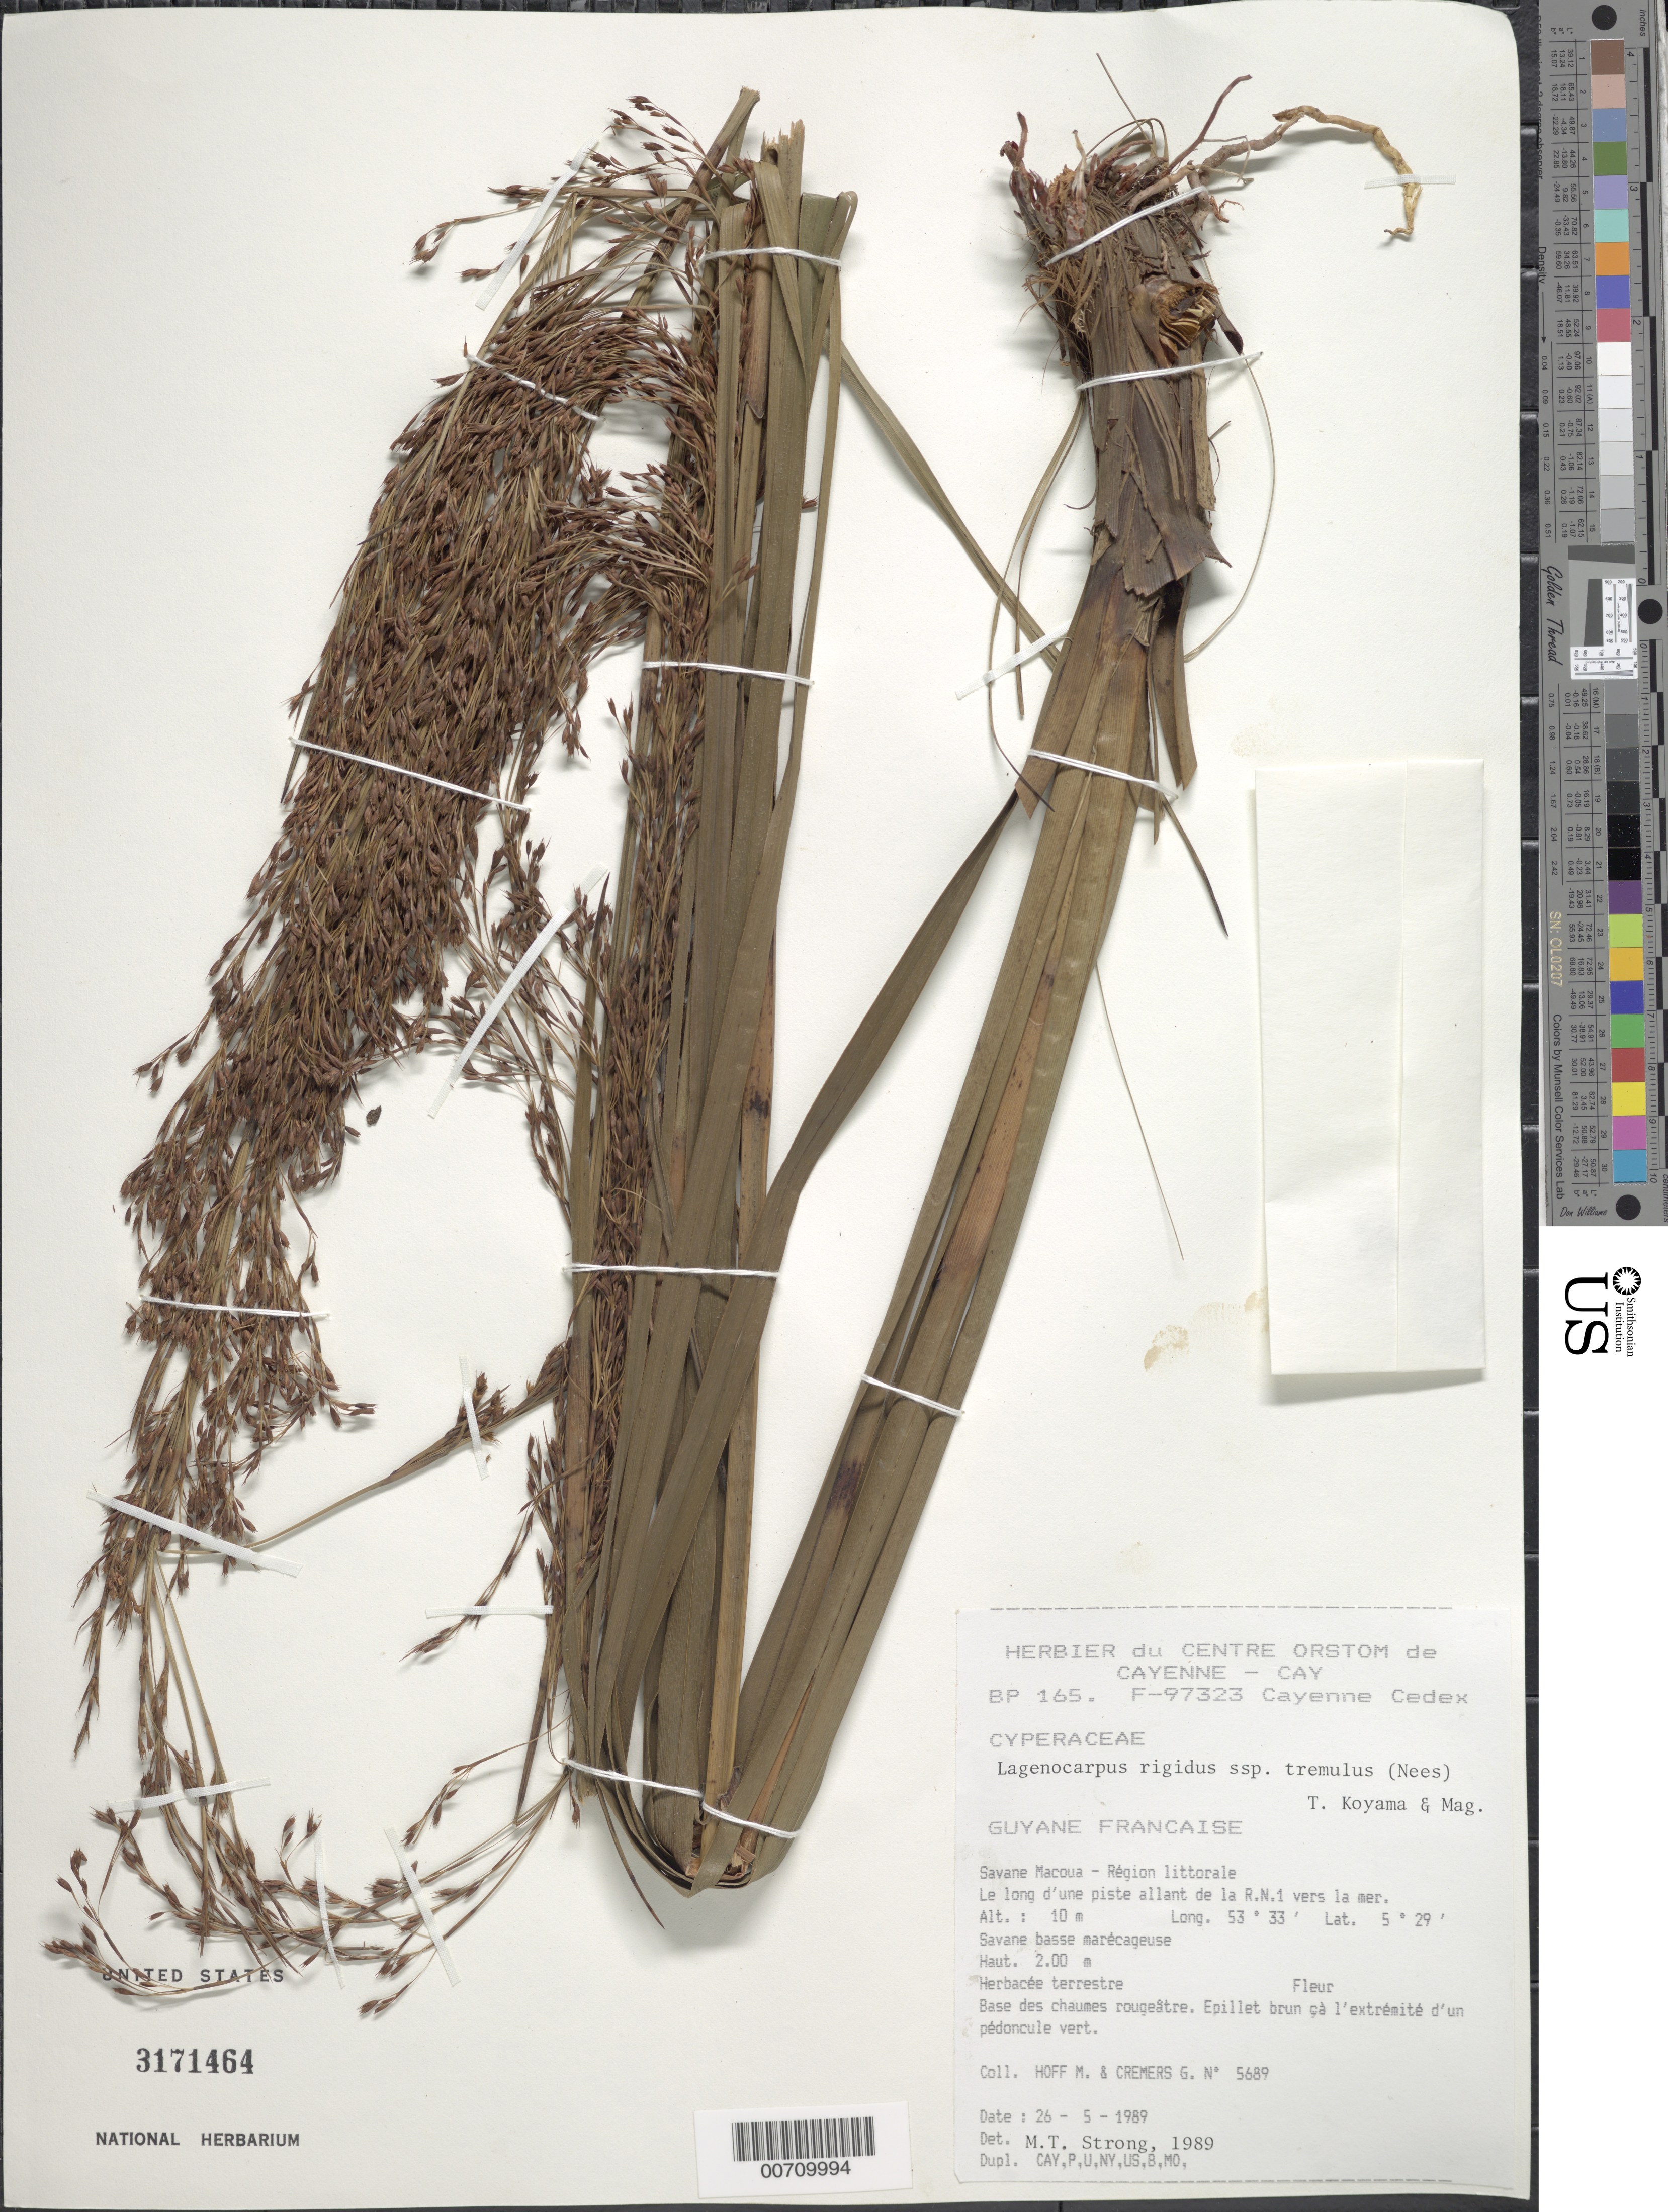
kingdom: Plantae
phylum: Tracheophyta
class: Liliopsida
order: Poales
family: Cyperaceae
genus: Lagenocarpus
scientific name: Lagenocarpus rigidus subsp. tremulus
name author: (Nees) T. Koyama & Maguire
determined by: Strong, M. T., (US), Smithsonian Institution - National Museum of Natural History (UNITED STATES)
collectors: M. Hoff & G. Cremers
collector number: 5689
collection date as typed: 26-May-89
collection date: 1989-05-26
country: French Guiana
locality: Savane Macoua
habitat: Piste allant de la R.N.1 vers la mer. Savane basse marécageuse. Région littorale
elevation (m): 10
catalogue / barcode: US 3171464